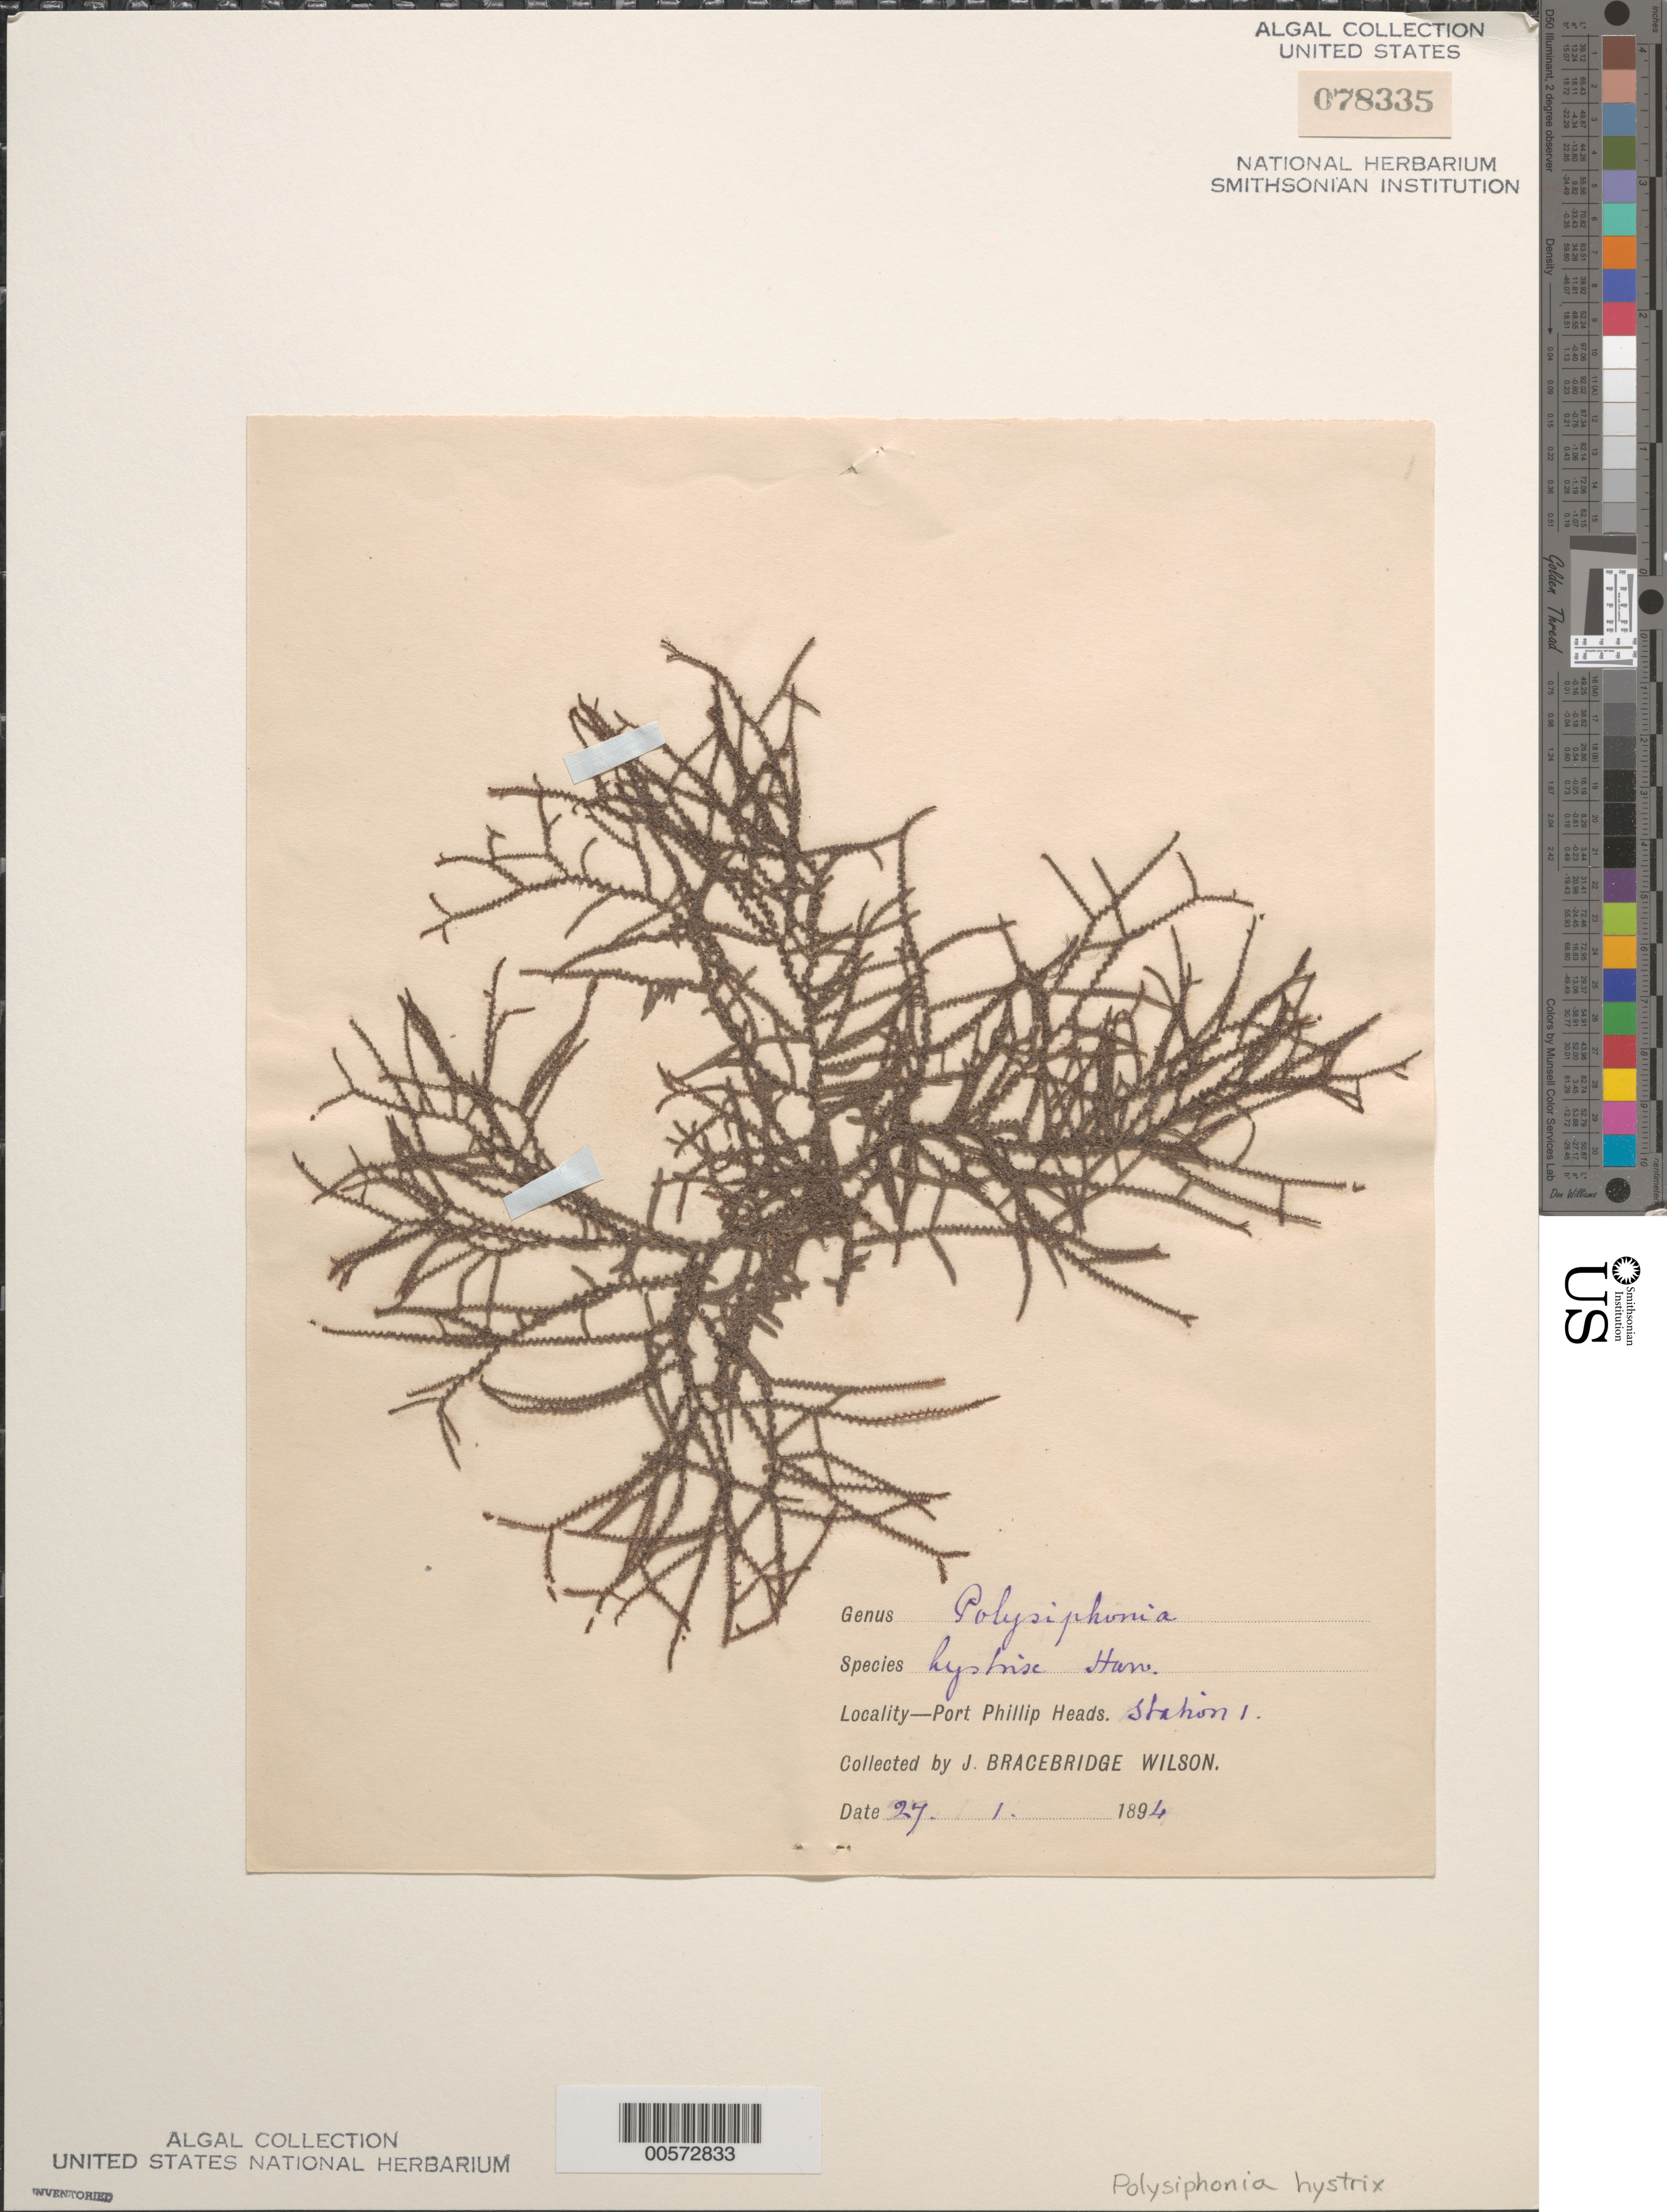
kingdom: Plantae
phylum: Rhodophyta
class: Florideophyceae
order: Ceramiales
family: Rhodomelaceae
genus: Echinothamnion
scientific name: Echinothamnion hystrix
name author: (Hooker f. & Harv.) Kylin ex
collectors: J. B. Wilson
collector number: Station 1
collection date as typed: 27 Aug 1894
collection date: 1894-08-27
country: Australia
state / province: Victoria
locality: Port Phillip Heads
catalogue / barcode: US 78335